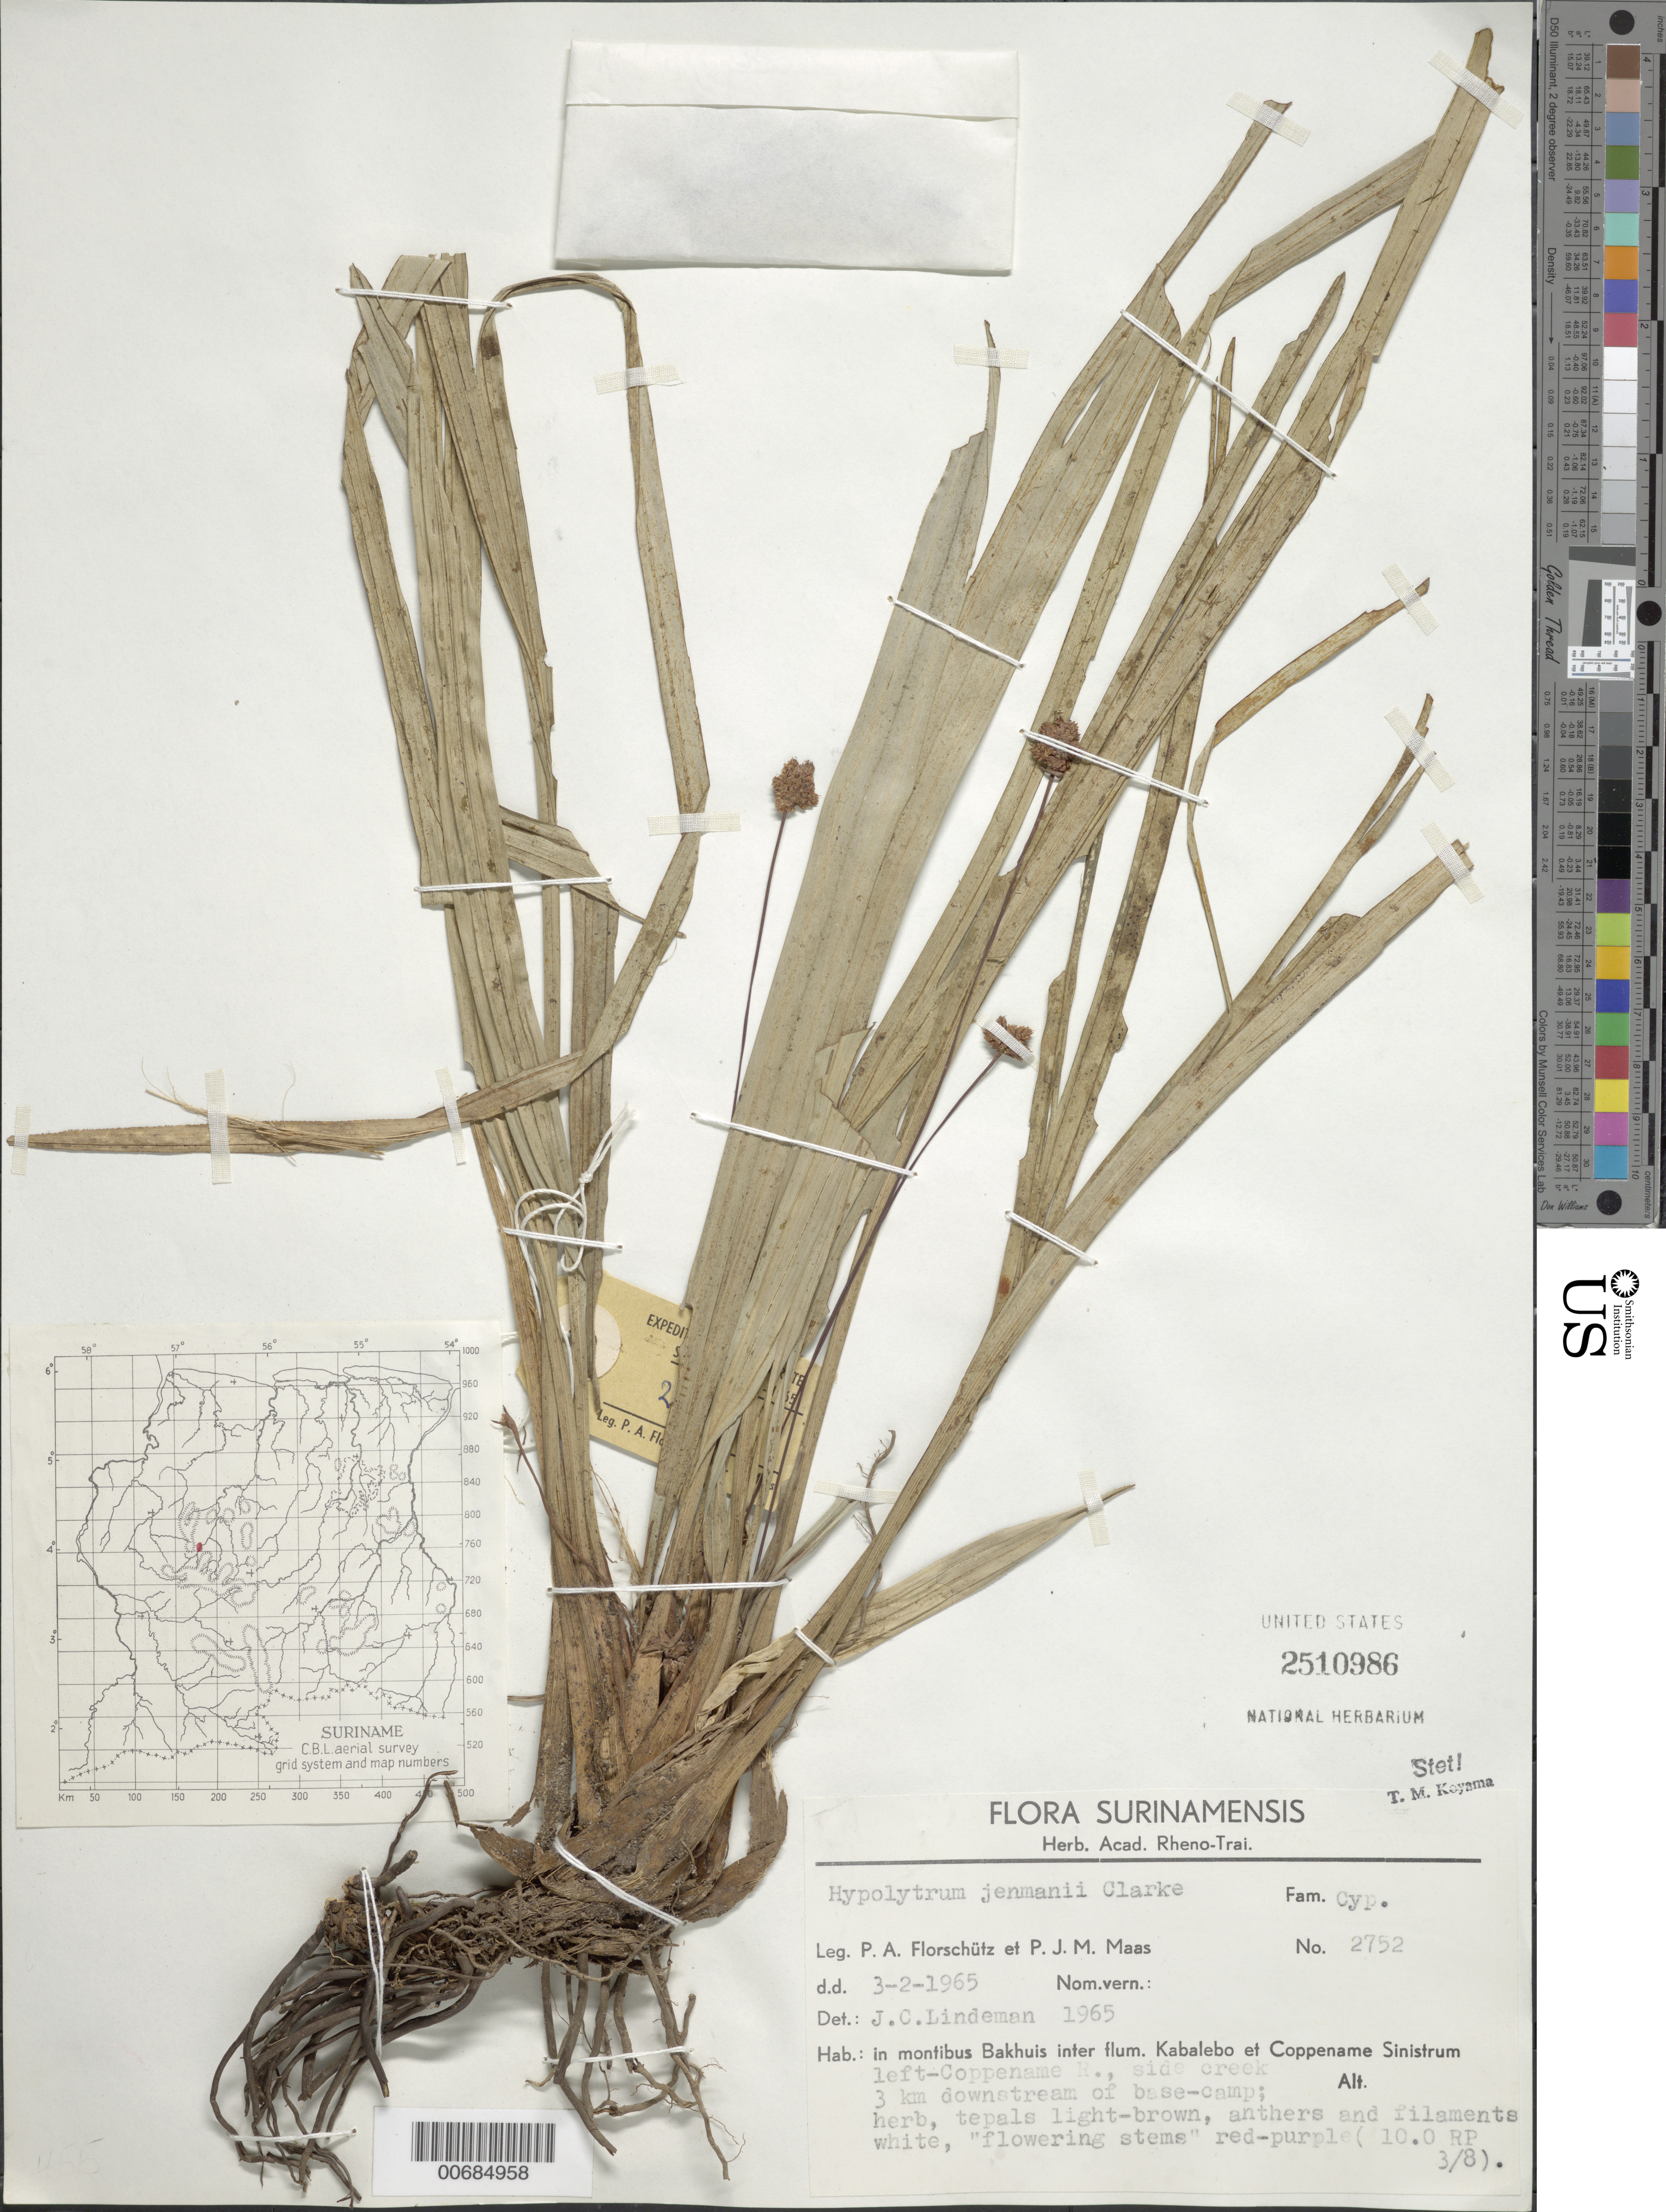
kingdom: Plantae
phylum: Tracheophyta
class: Liliopsida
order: Poales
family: Cyperaceae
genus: Hypolytrum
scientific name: Hypolytrum jenmanii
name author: C.B. Clarke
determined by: Koyama, Tetsuo M.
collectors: J. C. Lindeman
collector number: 65 2752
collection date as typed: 2-Mar-65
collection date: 1965-03-02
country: Suriname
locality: Coppename R., side creek 3 km downstream of base-camp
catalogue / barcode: US 2510986